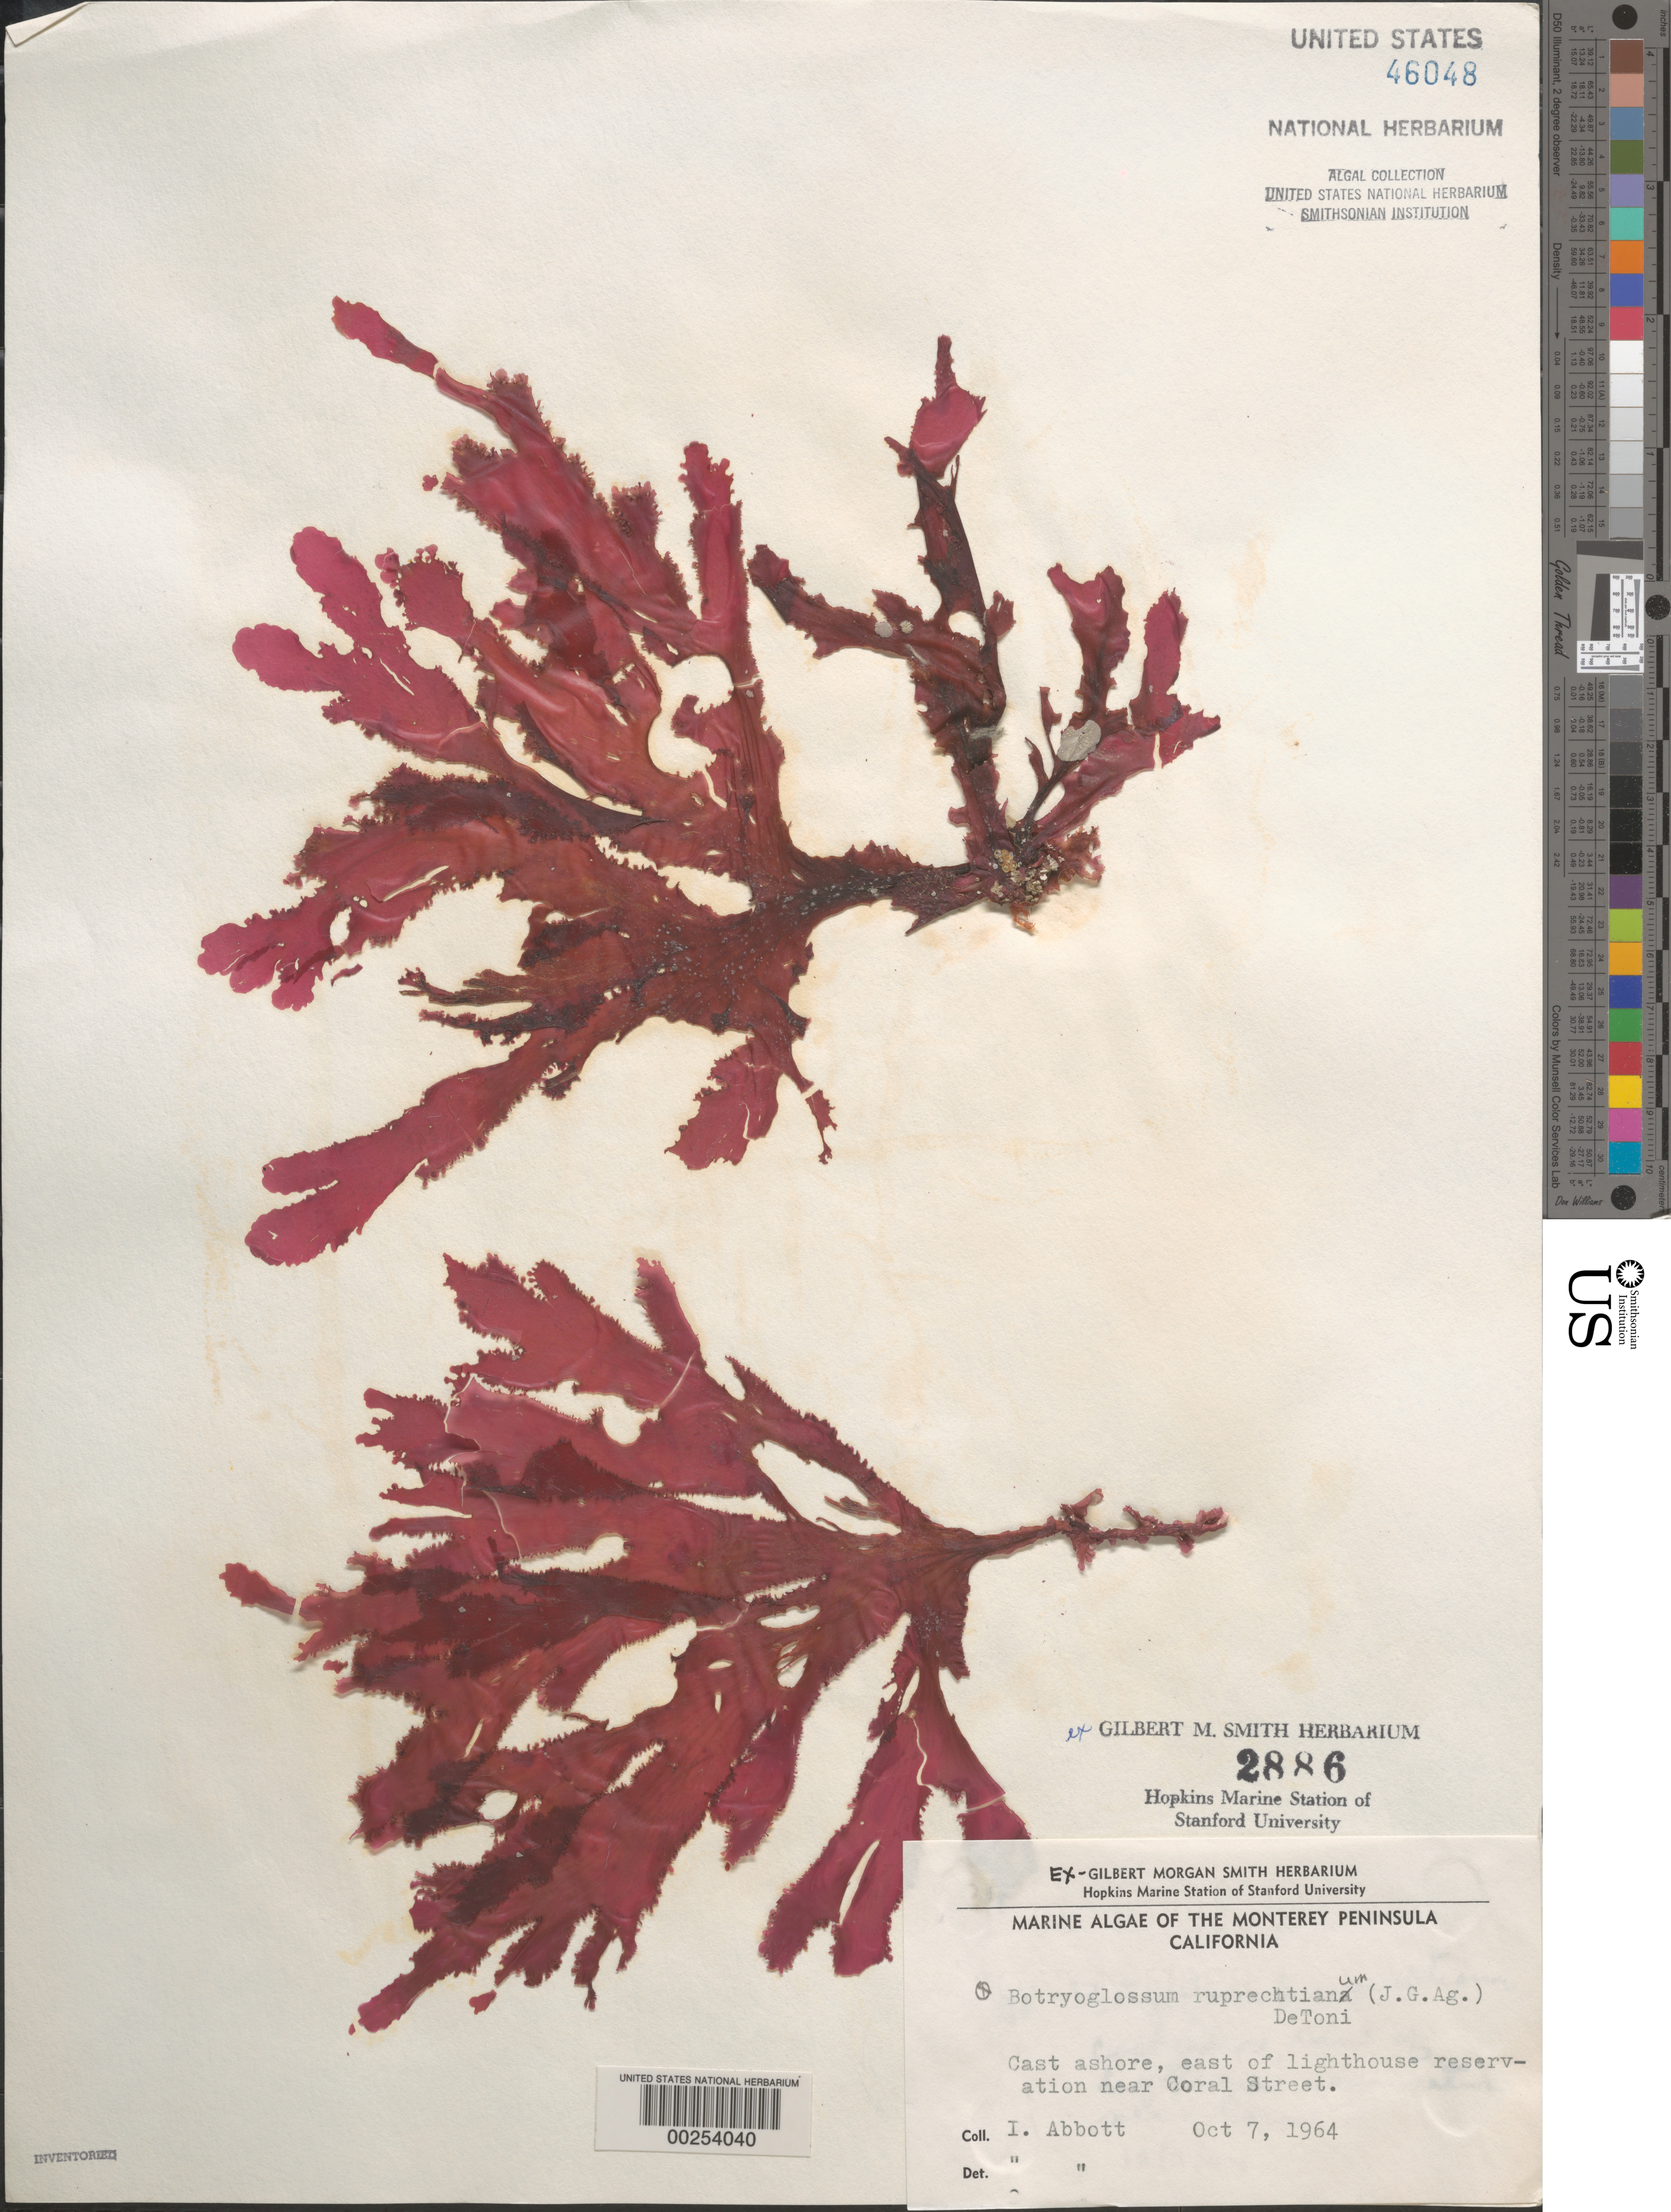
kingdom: Plantae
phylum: Rhodophyta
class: Florideophyceae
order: Ceramiales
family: Delesseriaceae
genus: Cryptopleura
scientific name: Cryptopleura ruprechtiana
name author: (J. Agardh) Kylin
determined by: Algae name updating Project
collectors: I. A. Abbott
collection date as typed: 07 Oct 1964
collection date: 1964-10-07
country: United States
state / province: California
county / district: Monterey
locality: Monterey Peninsula, east of Lighthouse Reservation near Coral Street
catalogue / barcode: US 46048